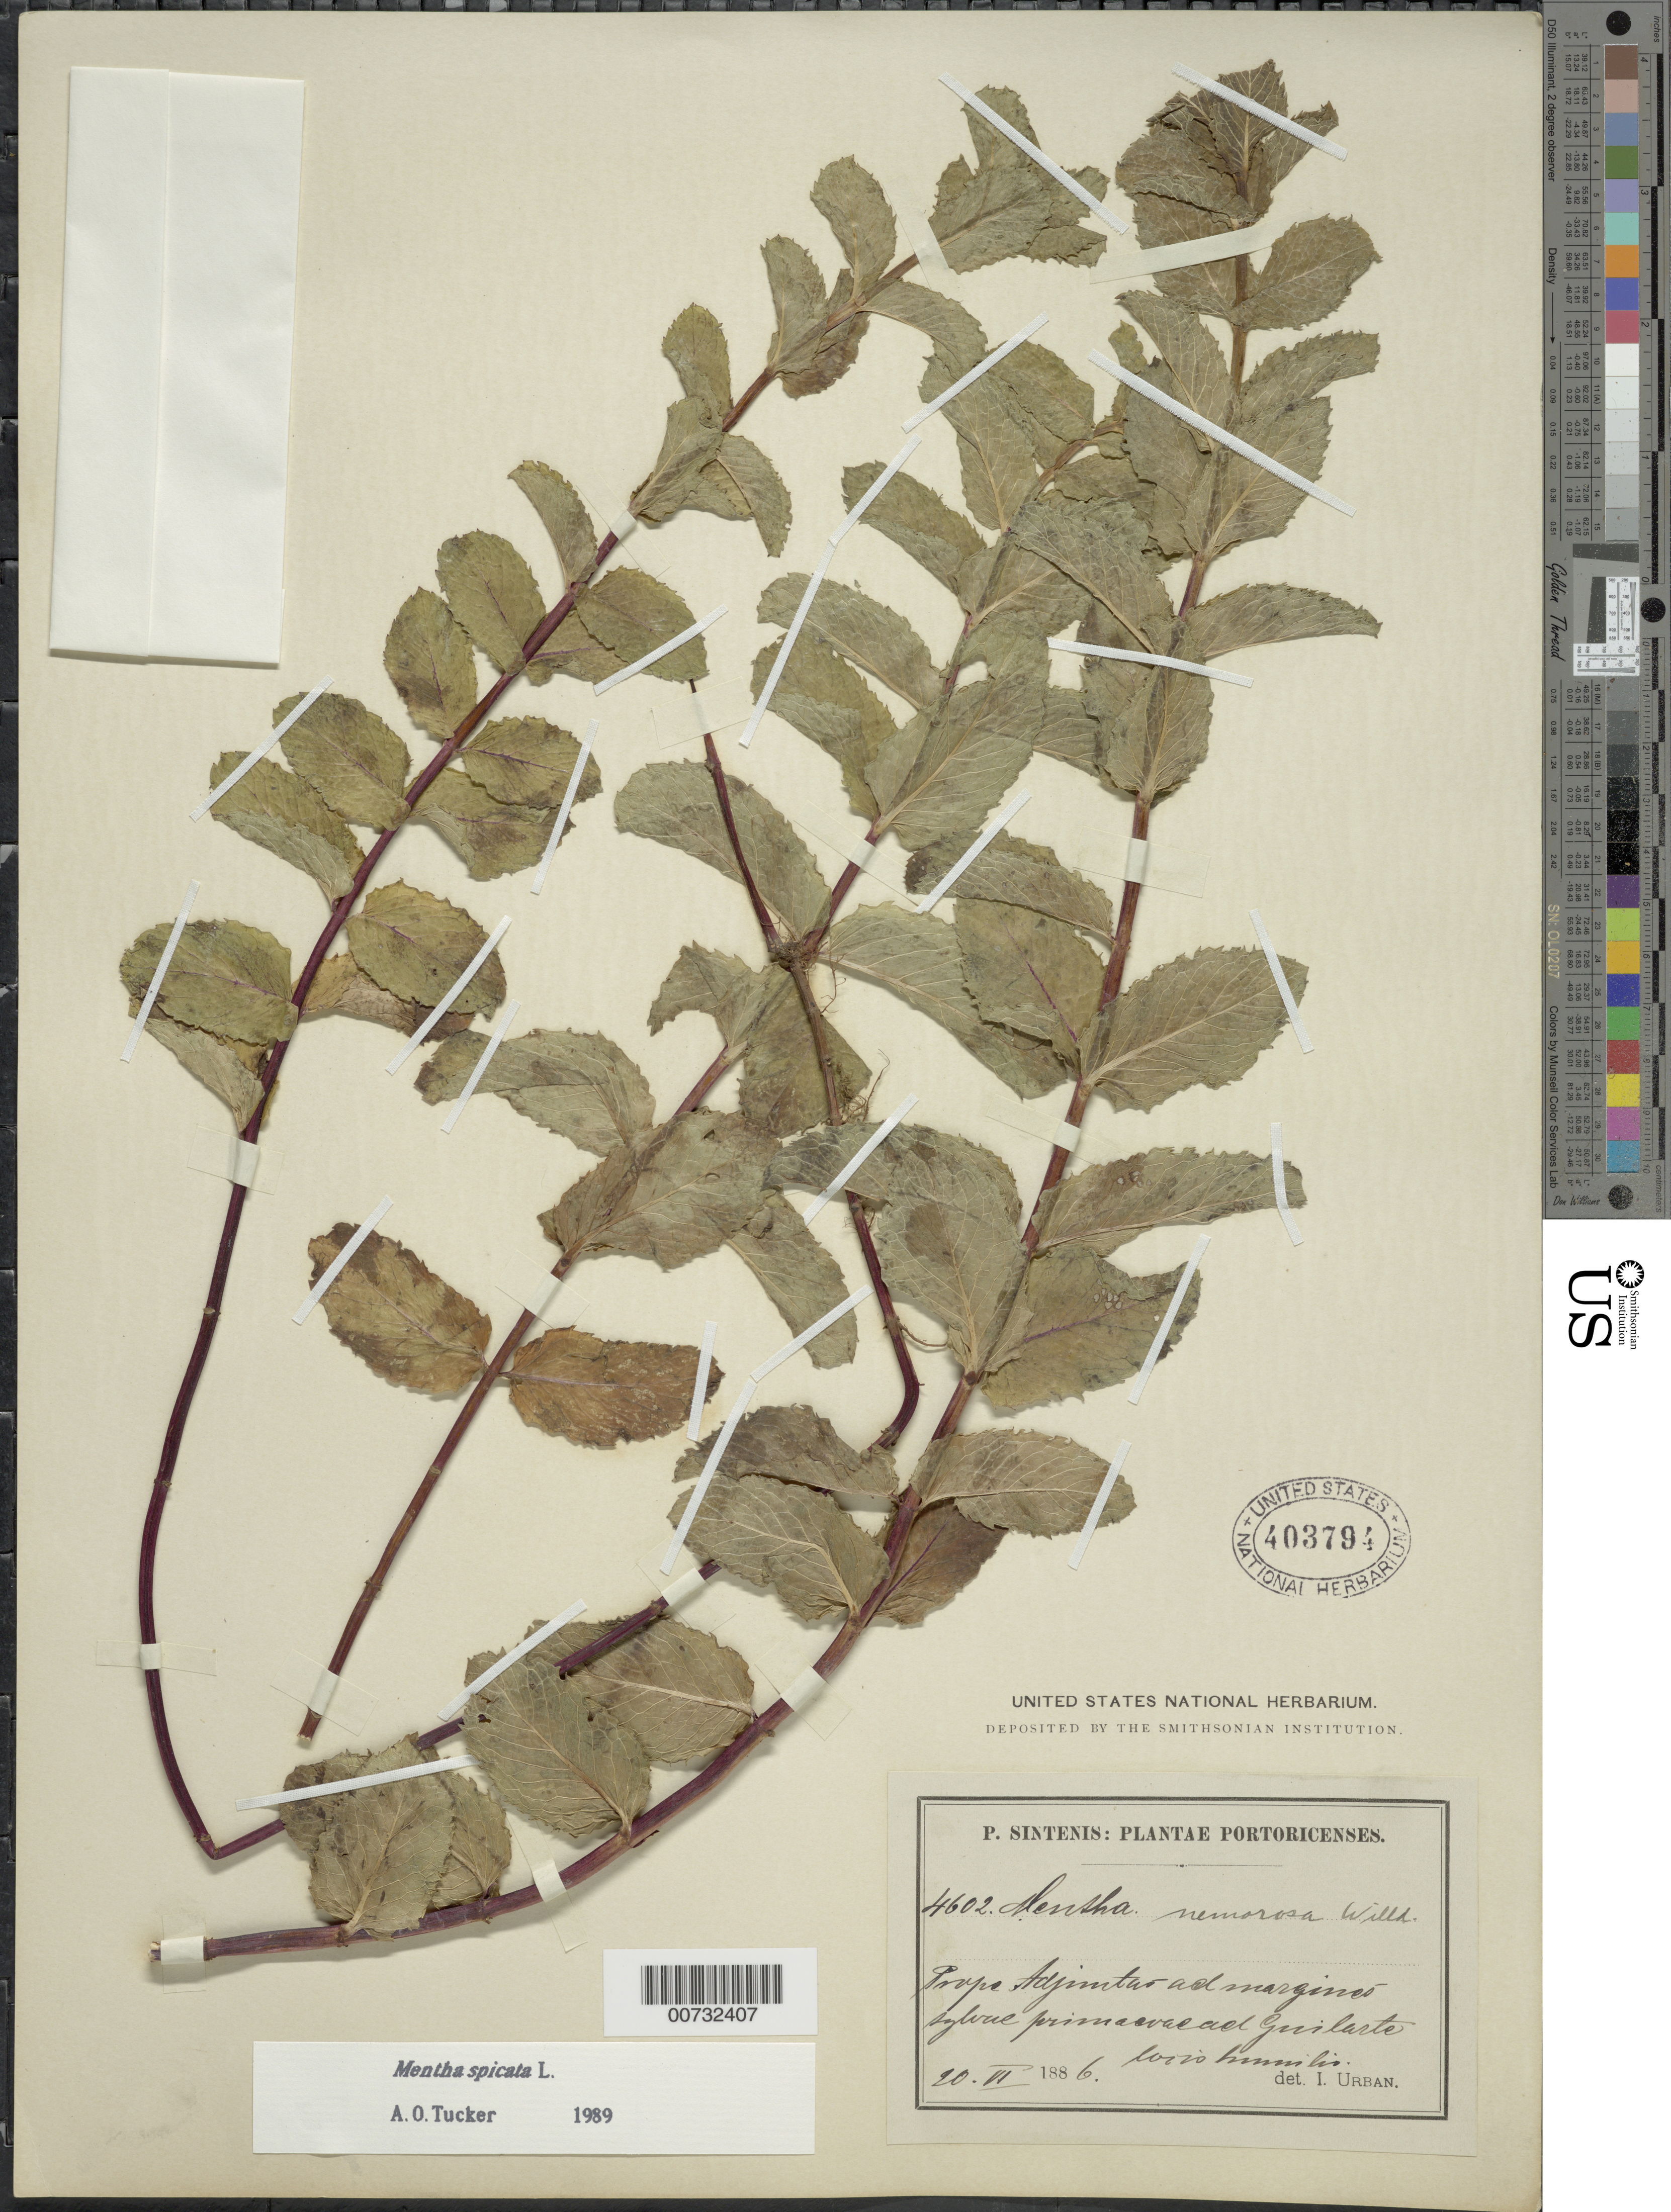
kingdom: Plantae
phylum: Tracheophyta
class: Magnoliopsida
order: Lamiales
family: Lamiaceae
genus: Mentha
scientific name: Mentha spicata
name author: L.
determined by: Tucker, A. O.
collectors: P. Sintenis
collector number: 4602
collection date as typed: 20 Jun 1886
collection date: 1886-06-20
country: Puerto Rico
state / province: Adjuntas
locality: Prope Adjuntas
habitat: Ad margines sylvae primaevae ad Guilarte locis humilis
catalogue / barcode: US 403794